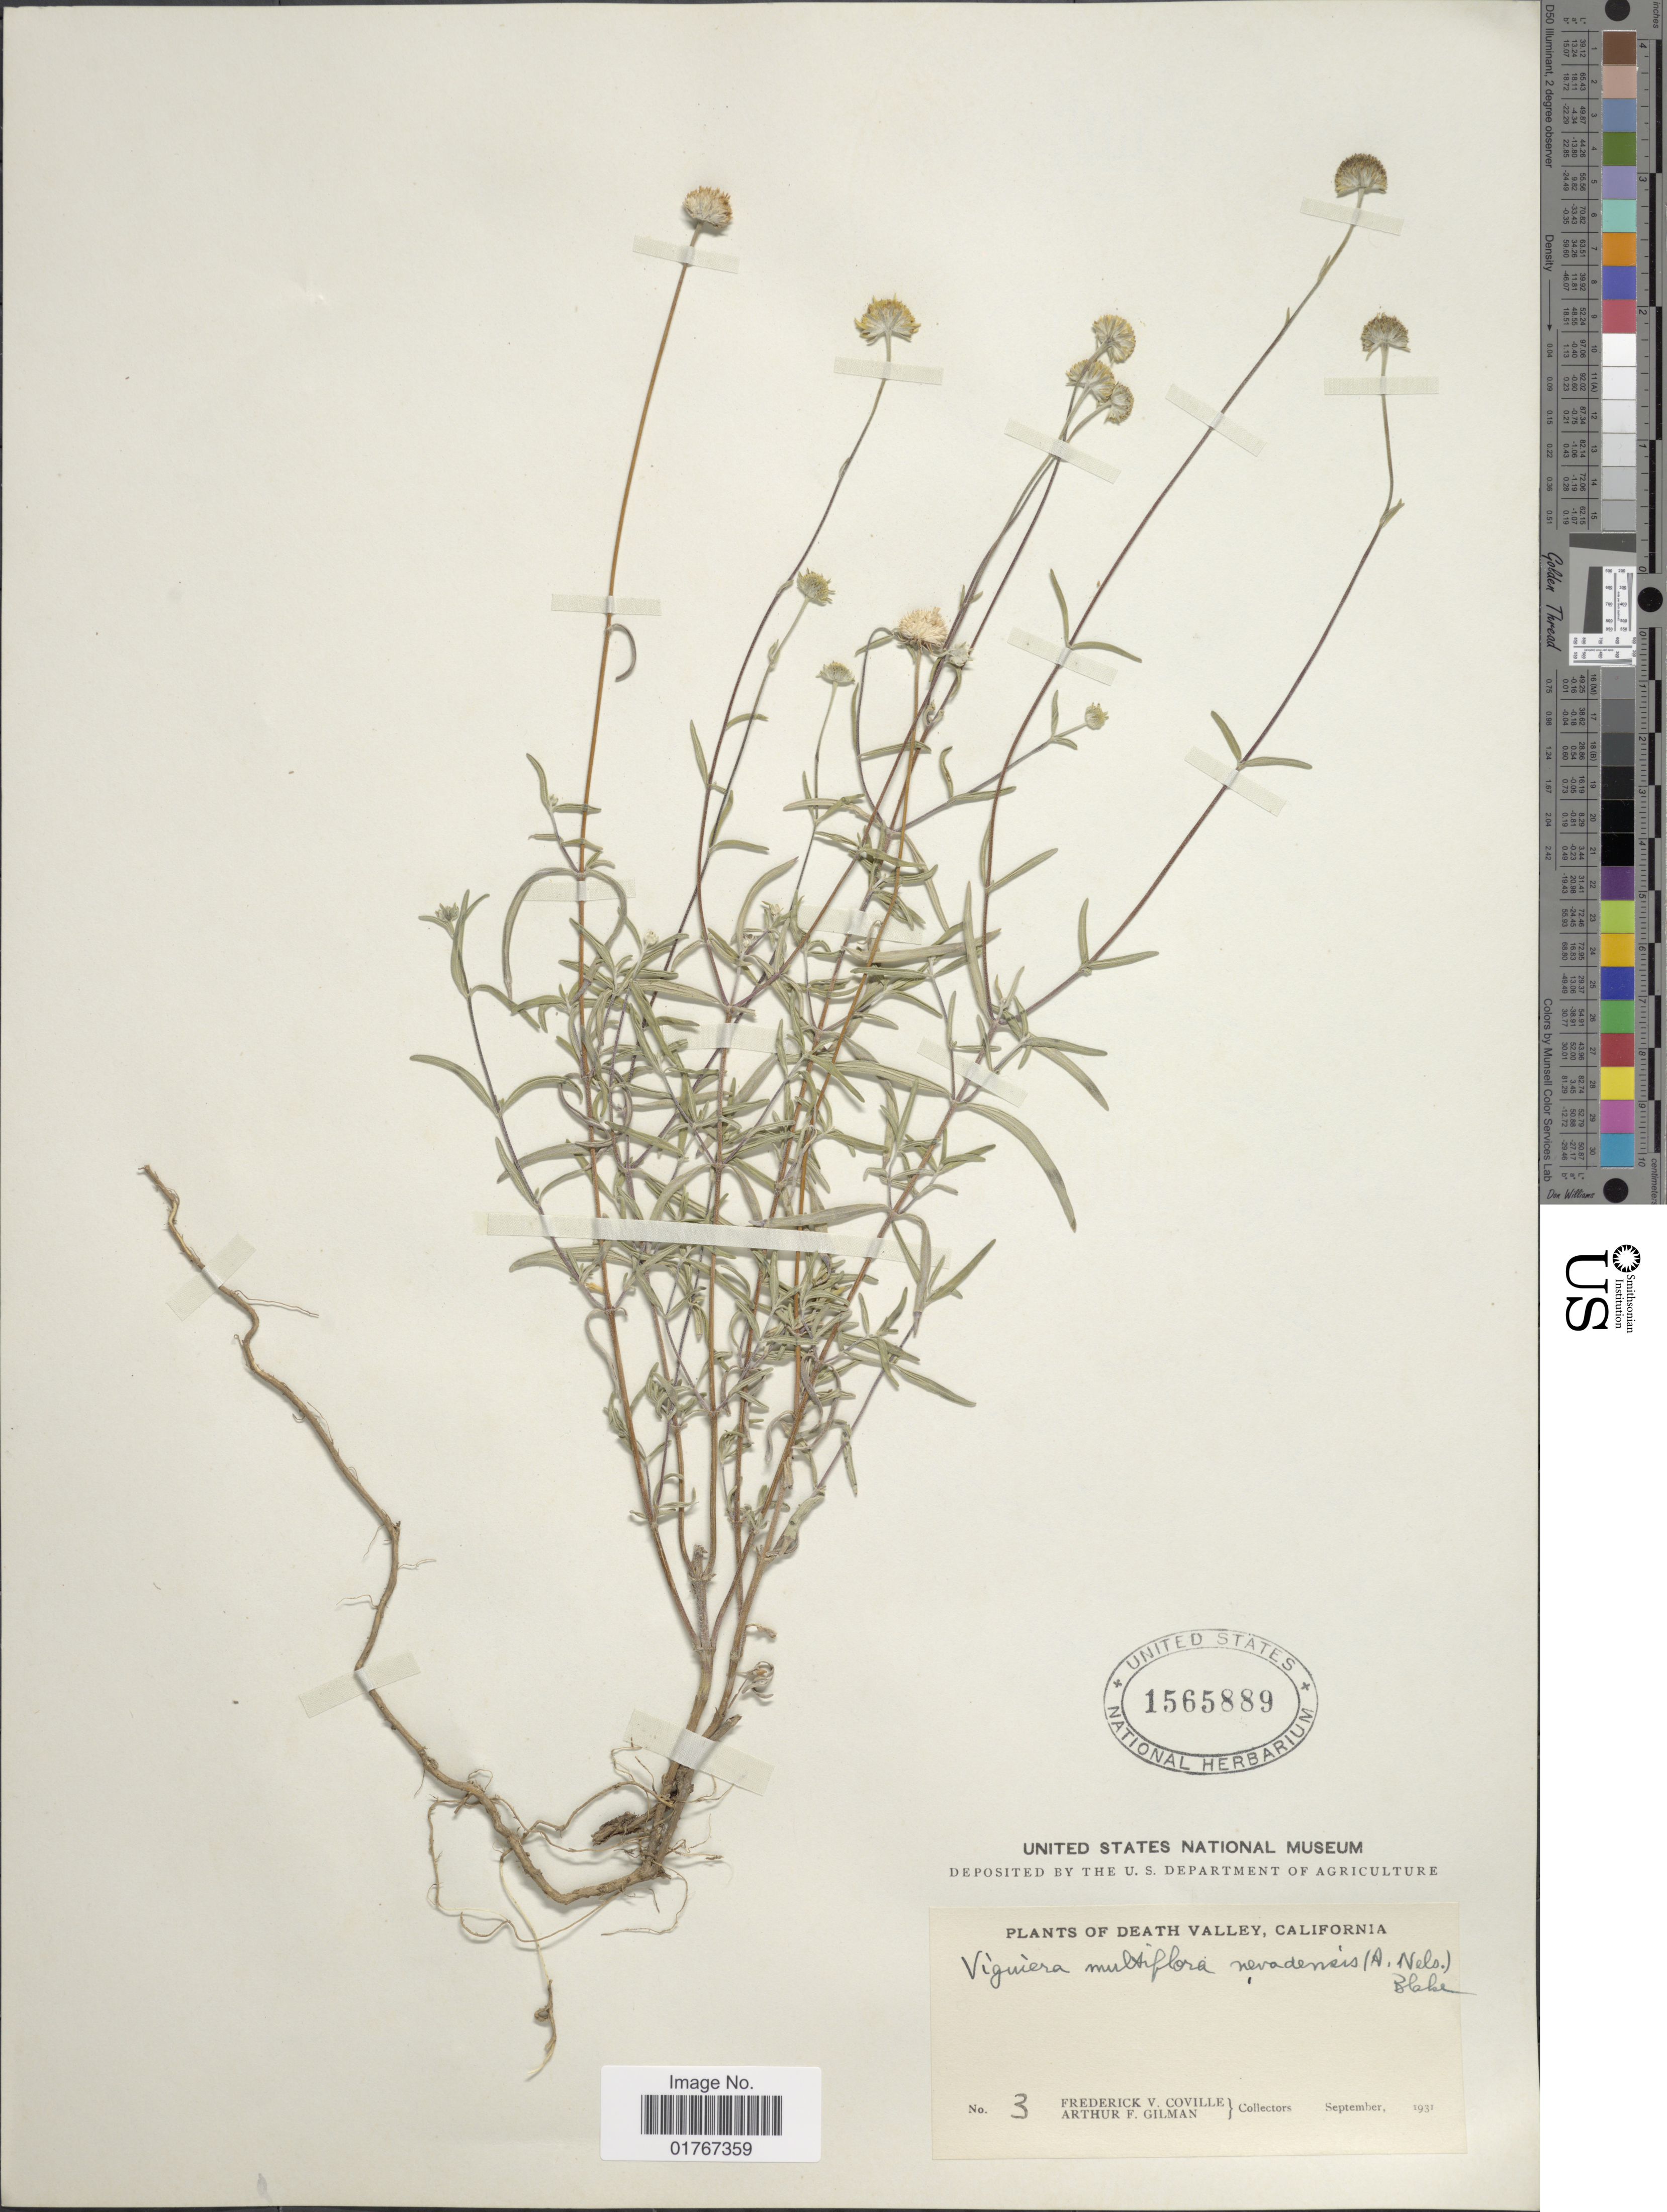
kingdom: Plantae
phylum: Tracheophyta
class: Magnoliopsida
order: Asterales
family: Asteraceae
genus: Heliomeris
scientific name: Heliomeris multiflora var. nevadensis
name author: (A. Nelson) Blake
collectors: F. V. Coville & A. Gilman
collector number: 3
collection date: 1931-09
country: United States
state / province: California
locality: Death Valley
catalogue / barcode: US 1565889